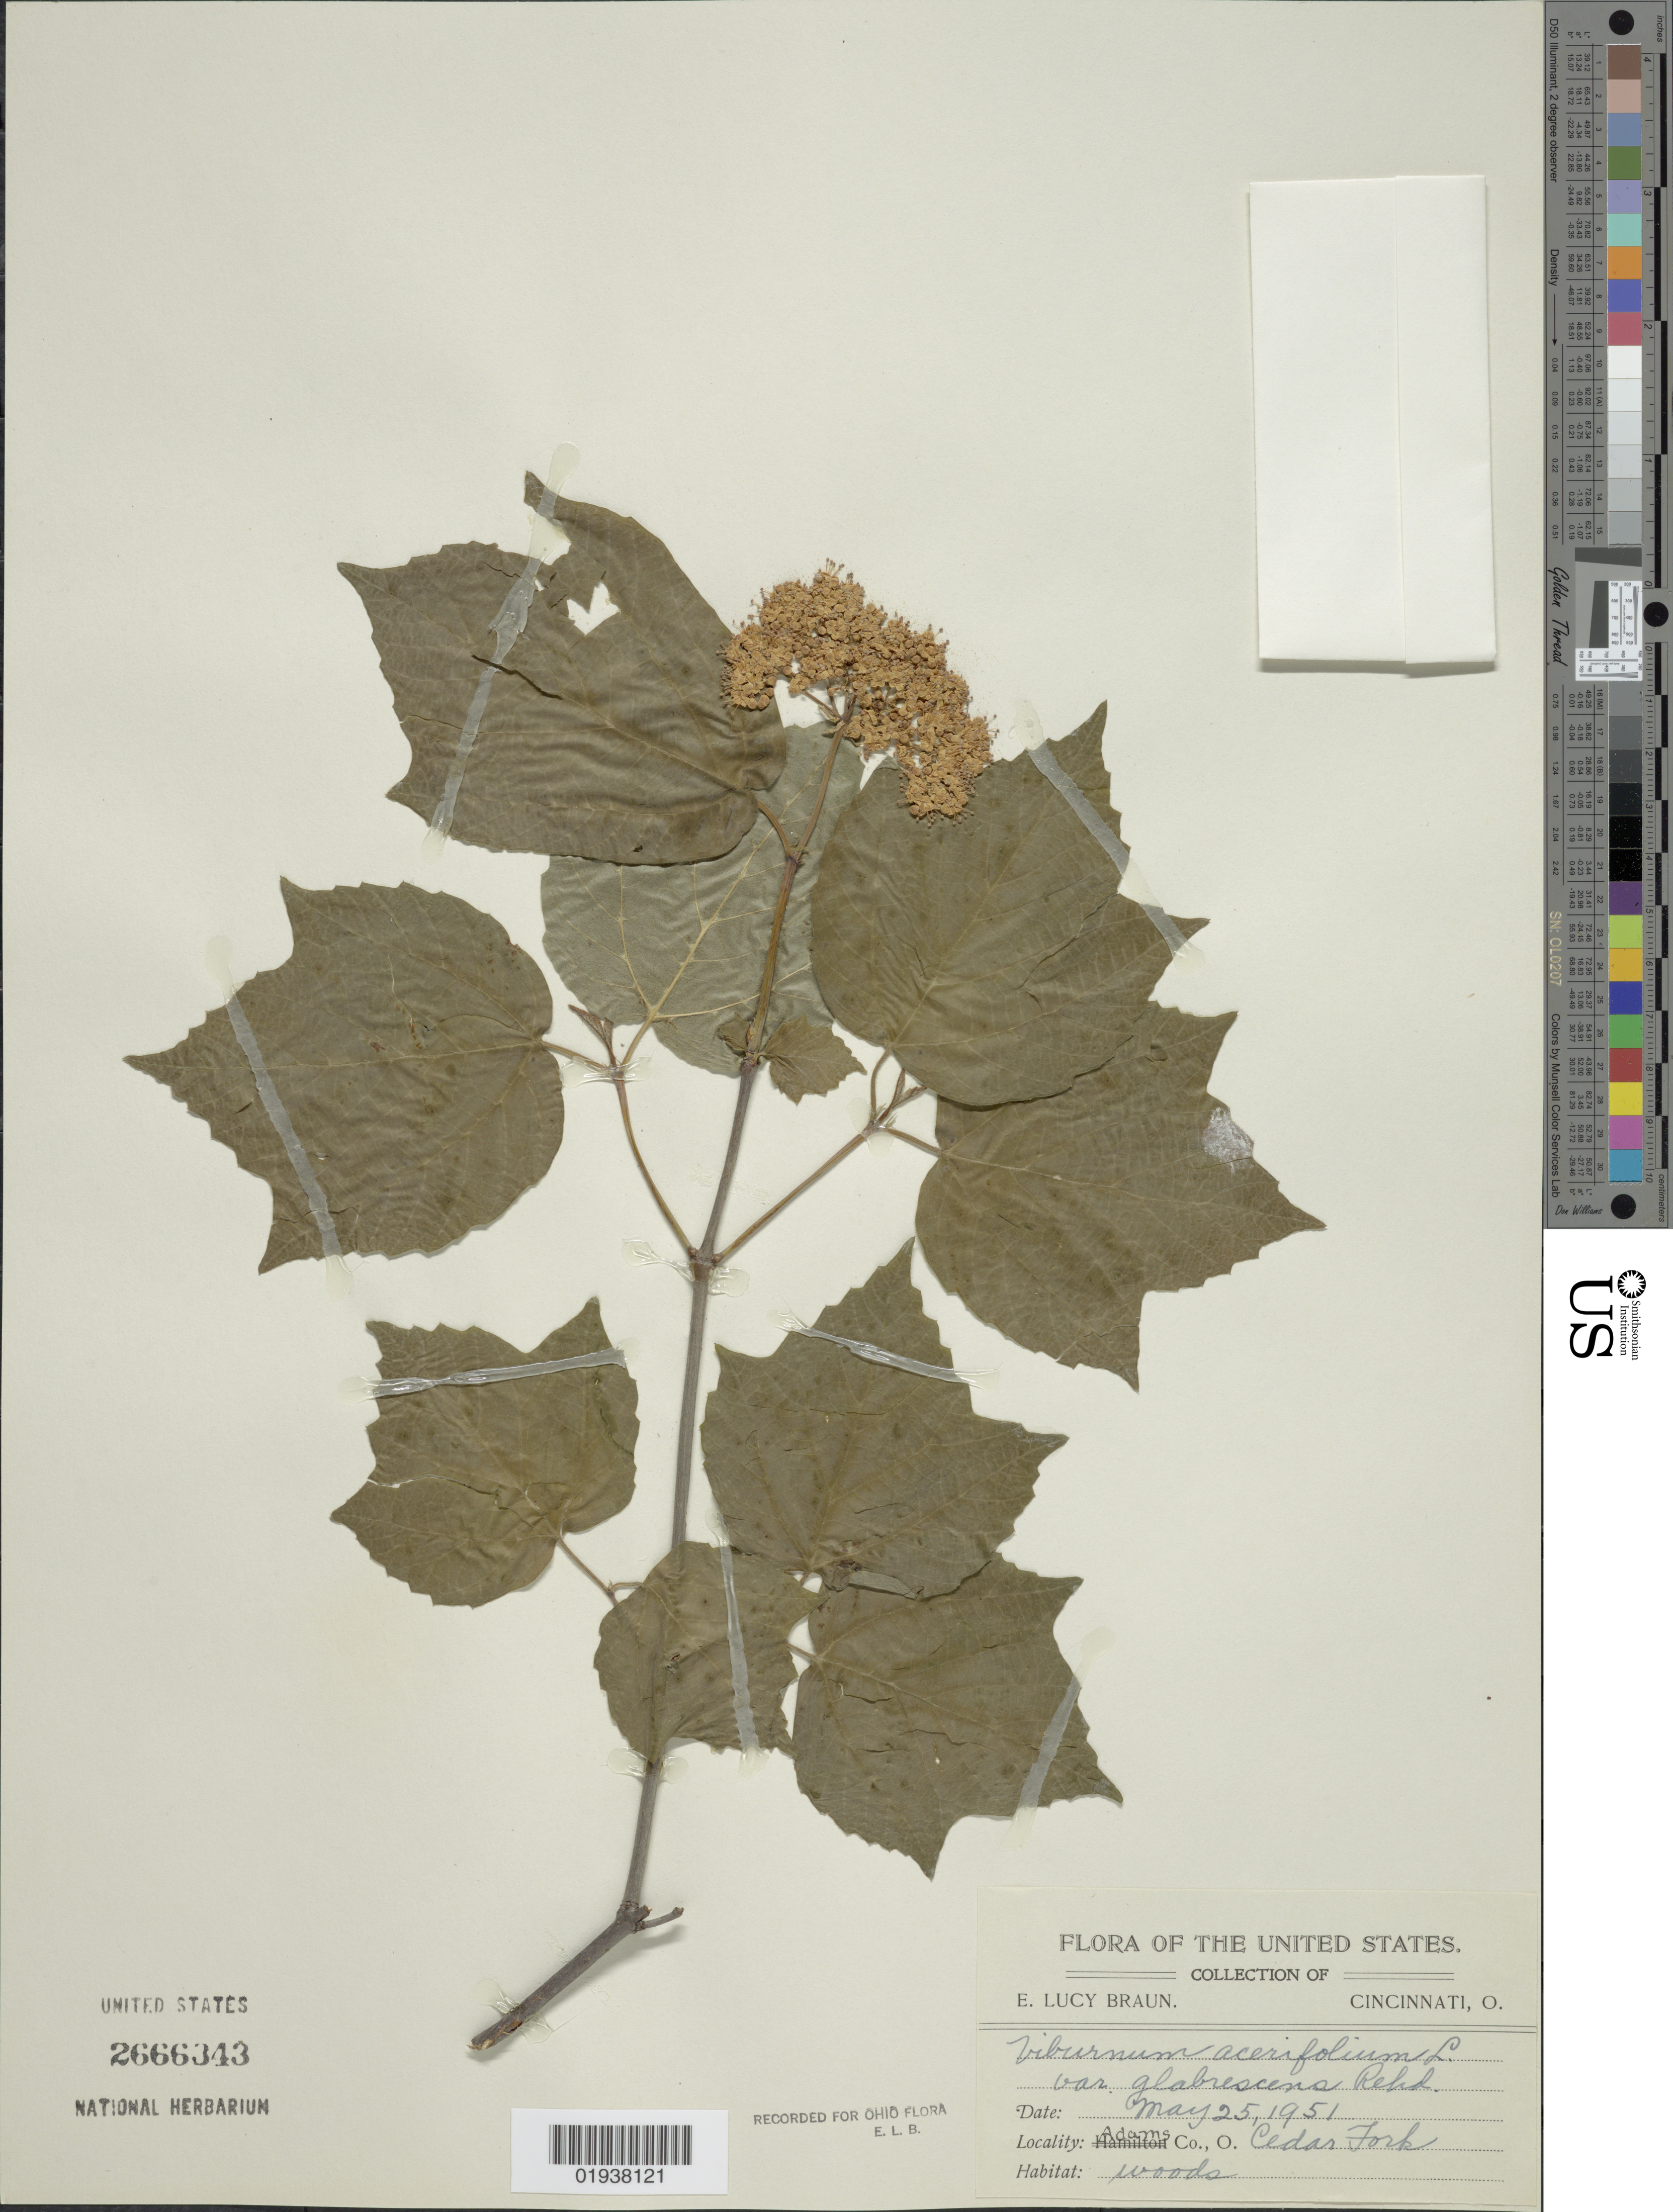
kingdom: Plantae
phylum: Tracheophyta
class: Magnoliopsida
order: Dipsacales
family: Viburnaceae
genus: Viburnum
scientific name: Viburnum acerifolium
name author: L.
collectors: E. L. Braun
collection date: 1951-05-25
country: United States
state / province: Ohio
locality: Adams Co., O. Cedar Fork.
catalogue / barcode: US 2666343